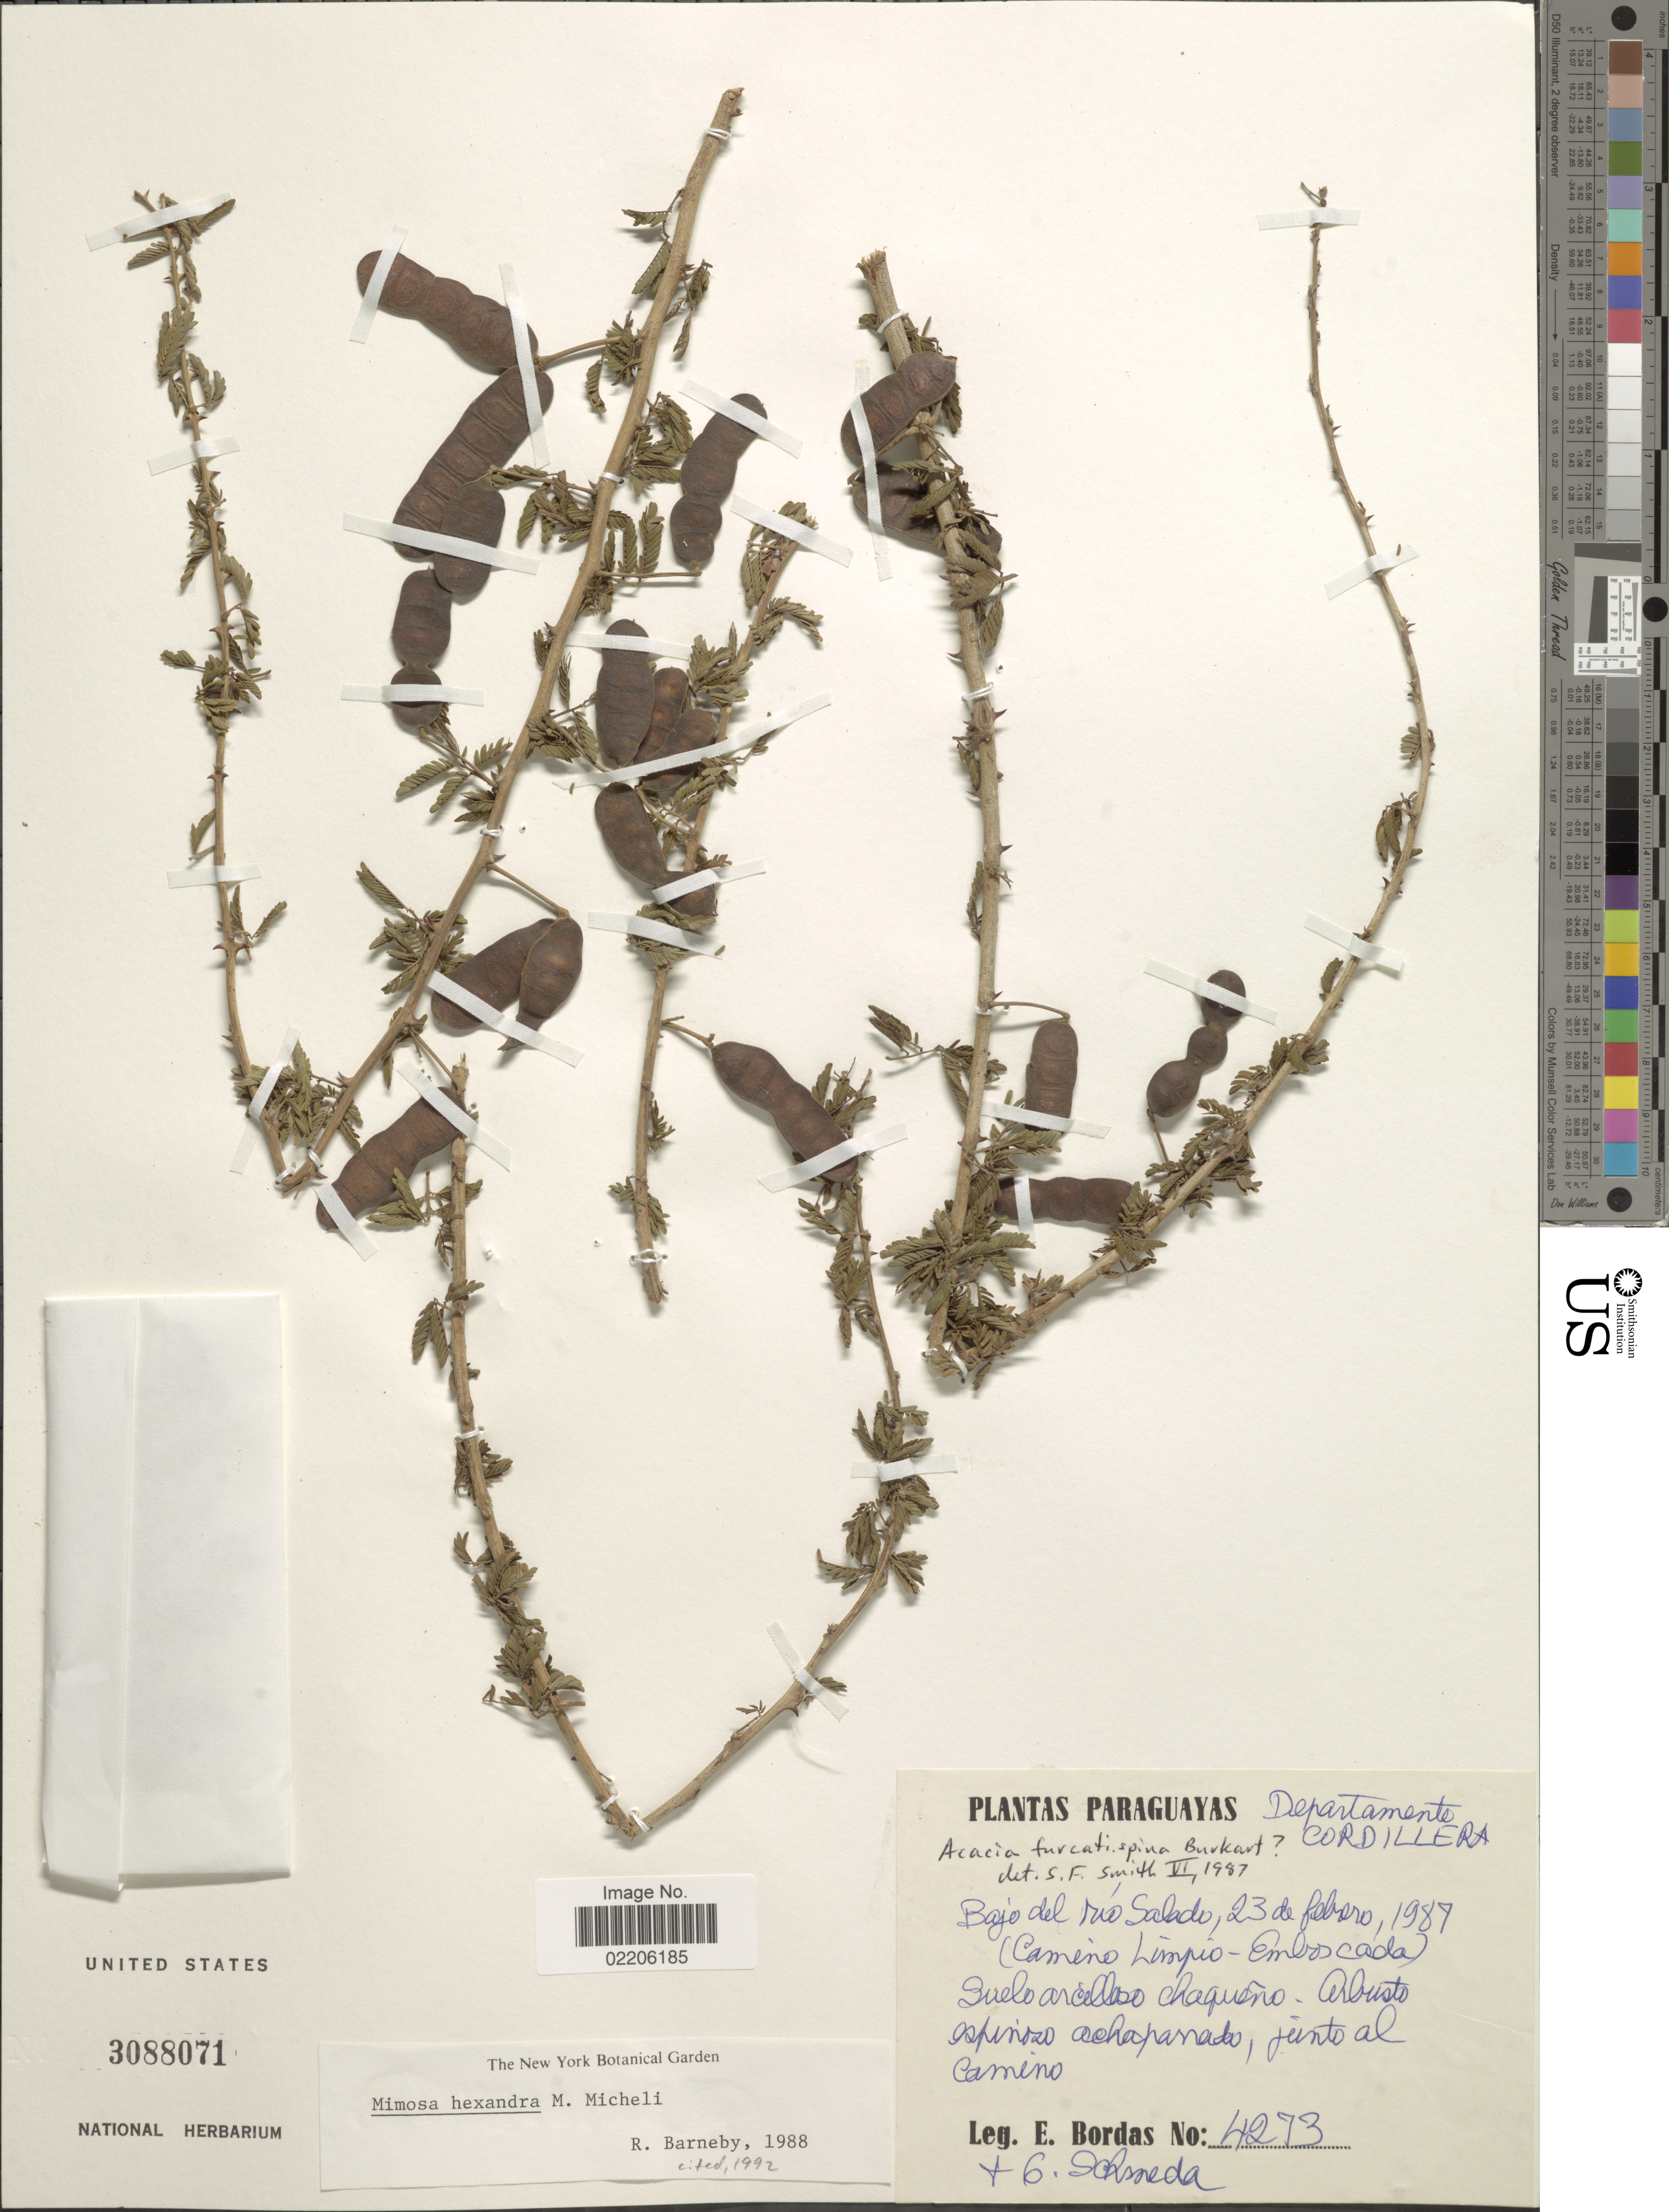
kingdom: Plantae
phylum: Tracheophyta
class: Magnoliopsida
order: Fabales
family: Fabaceae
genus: Mimosa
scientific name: Mimosa hexandra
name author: Micheli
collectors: E. Bordas & G. Schmeda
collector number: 4273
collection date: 1987-02-23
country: Paraguay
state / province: Cordillera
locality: Paraguayas. Bajo del rio Salado. (Camino Limpio - Emboscada)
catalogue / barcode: US 3088071